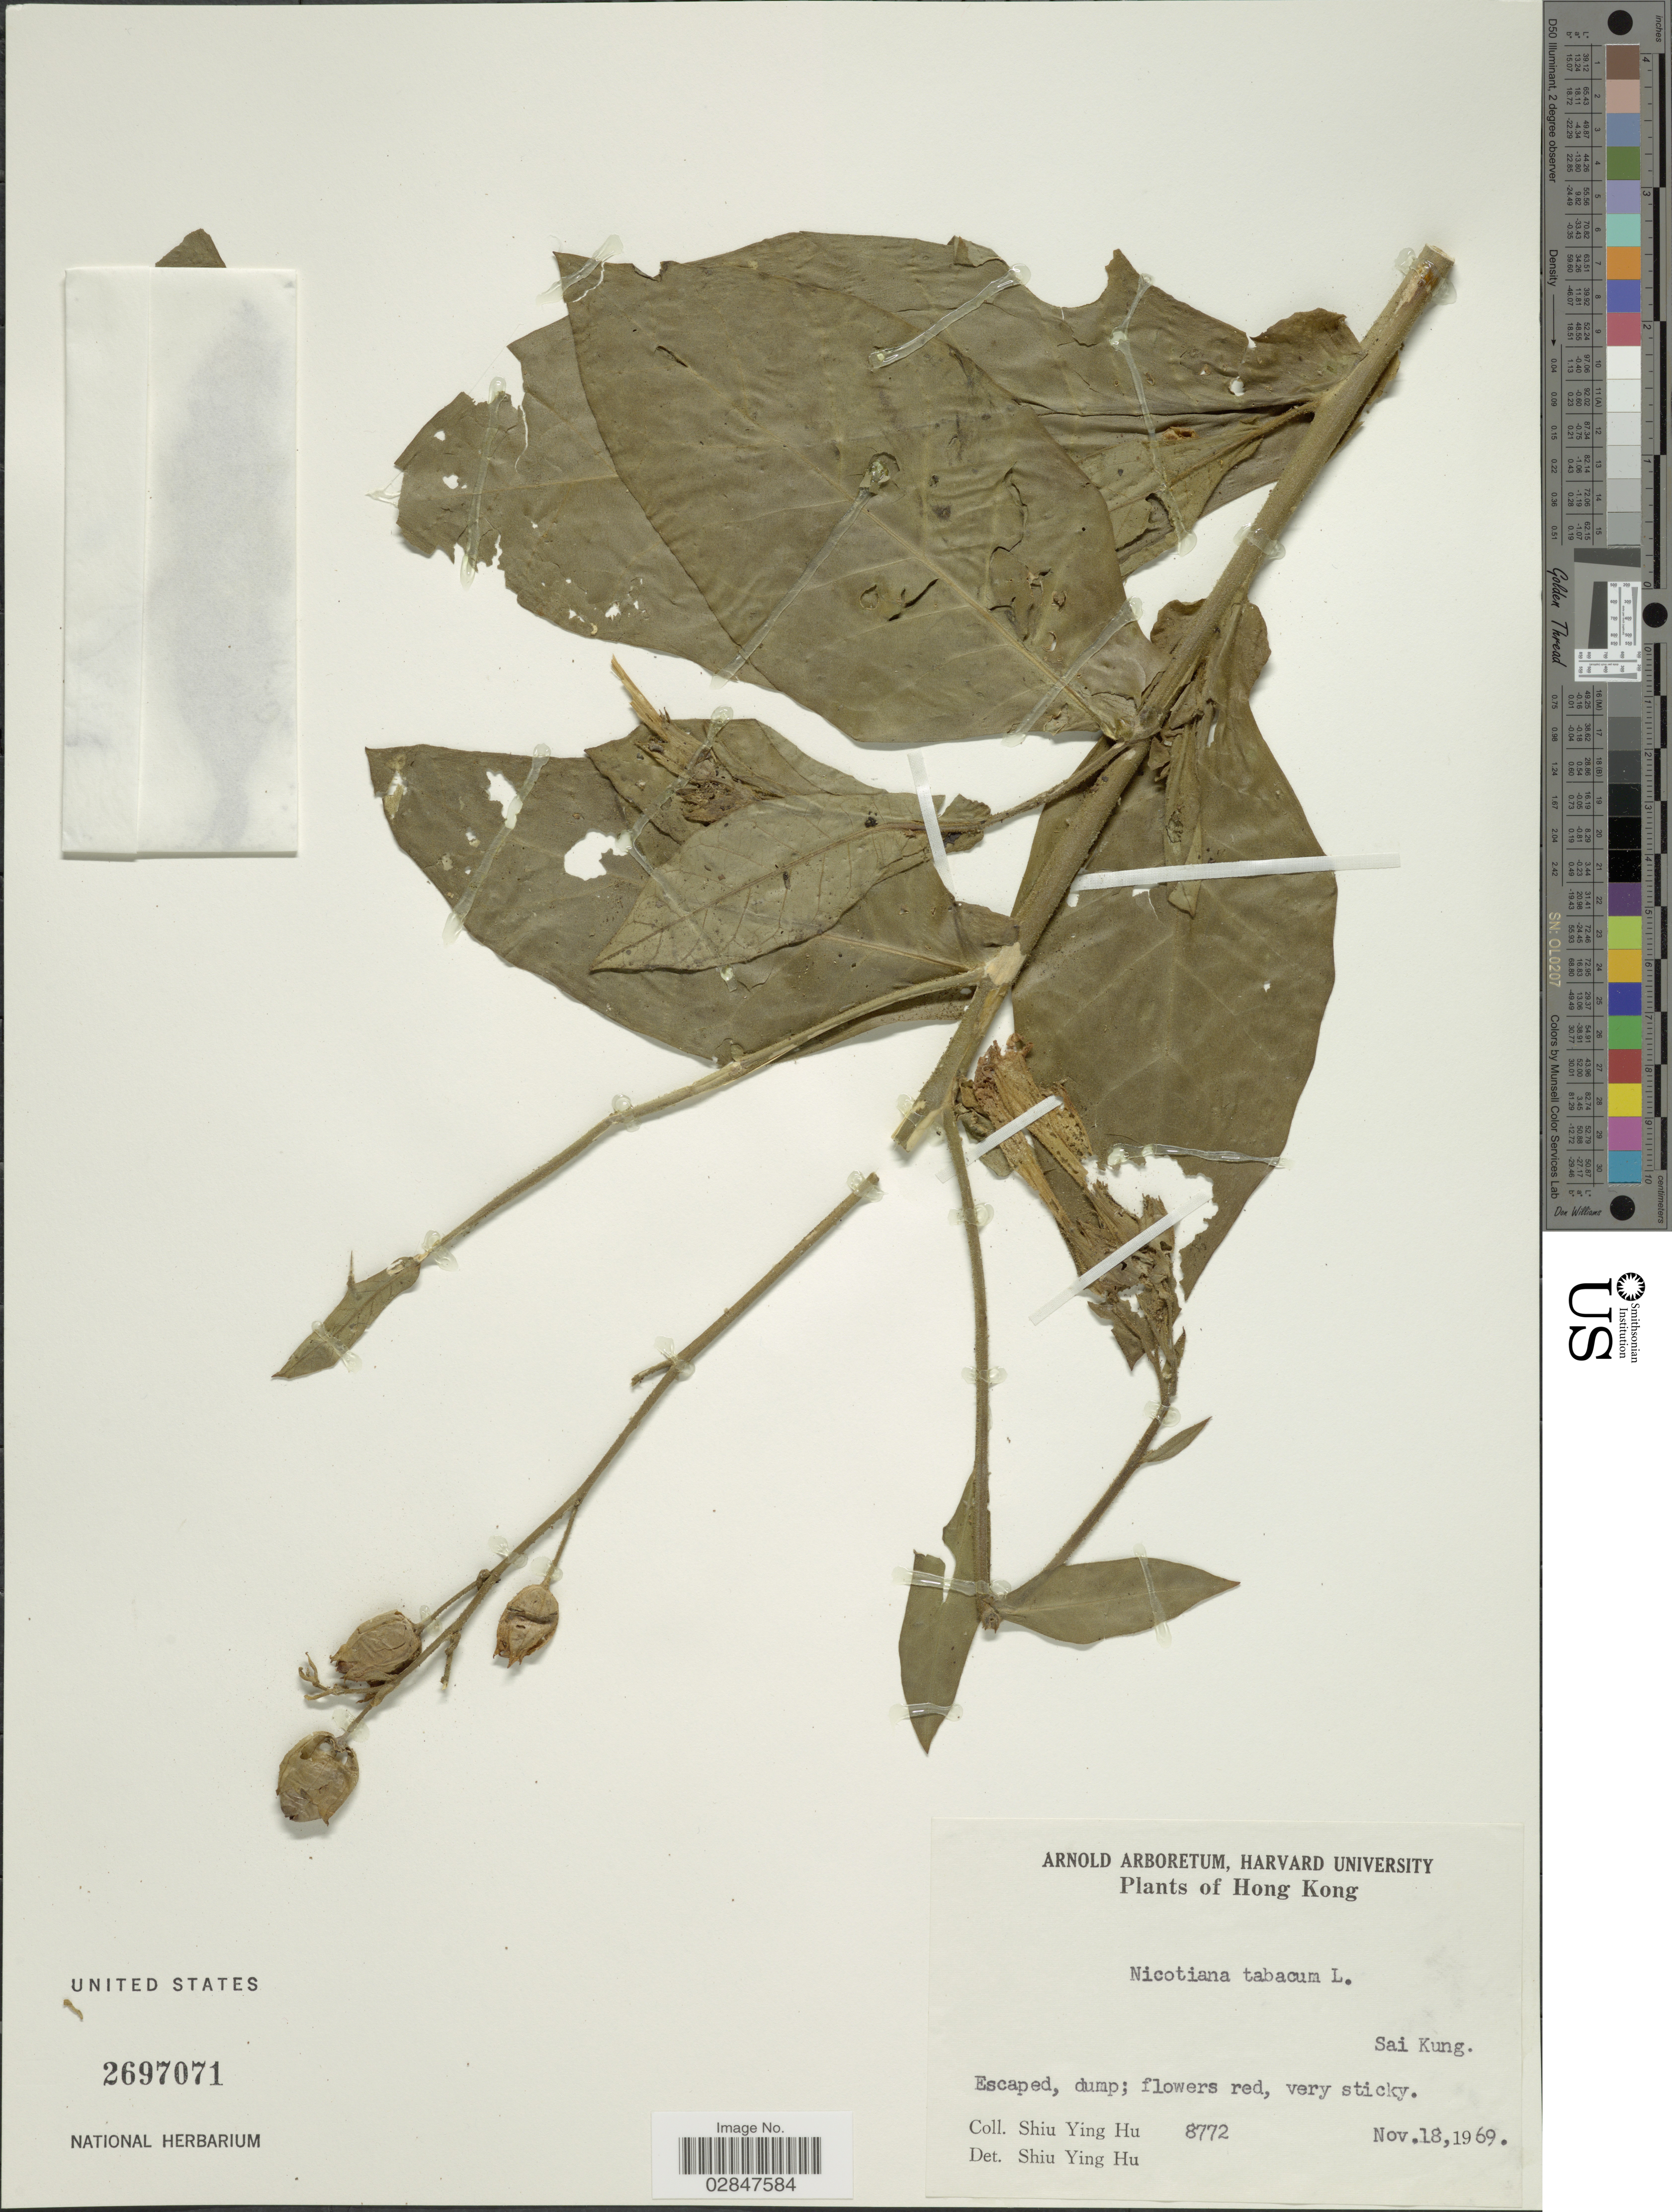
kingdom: Plantae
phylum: Tracheophyta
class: Magnoliopsida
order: Solanales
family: Solanaceae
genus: Nicotiana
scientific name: Nicotiana tabacum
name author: L.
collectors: S. Y. Hu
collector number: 8772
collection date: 1969-11-18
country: China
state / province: Hong Kong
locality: Sai Kung.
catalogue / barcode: US 2697071